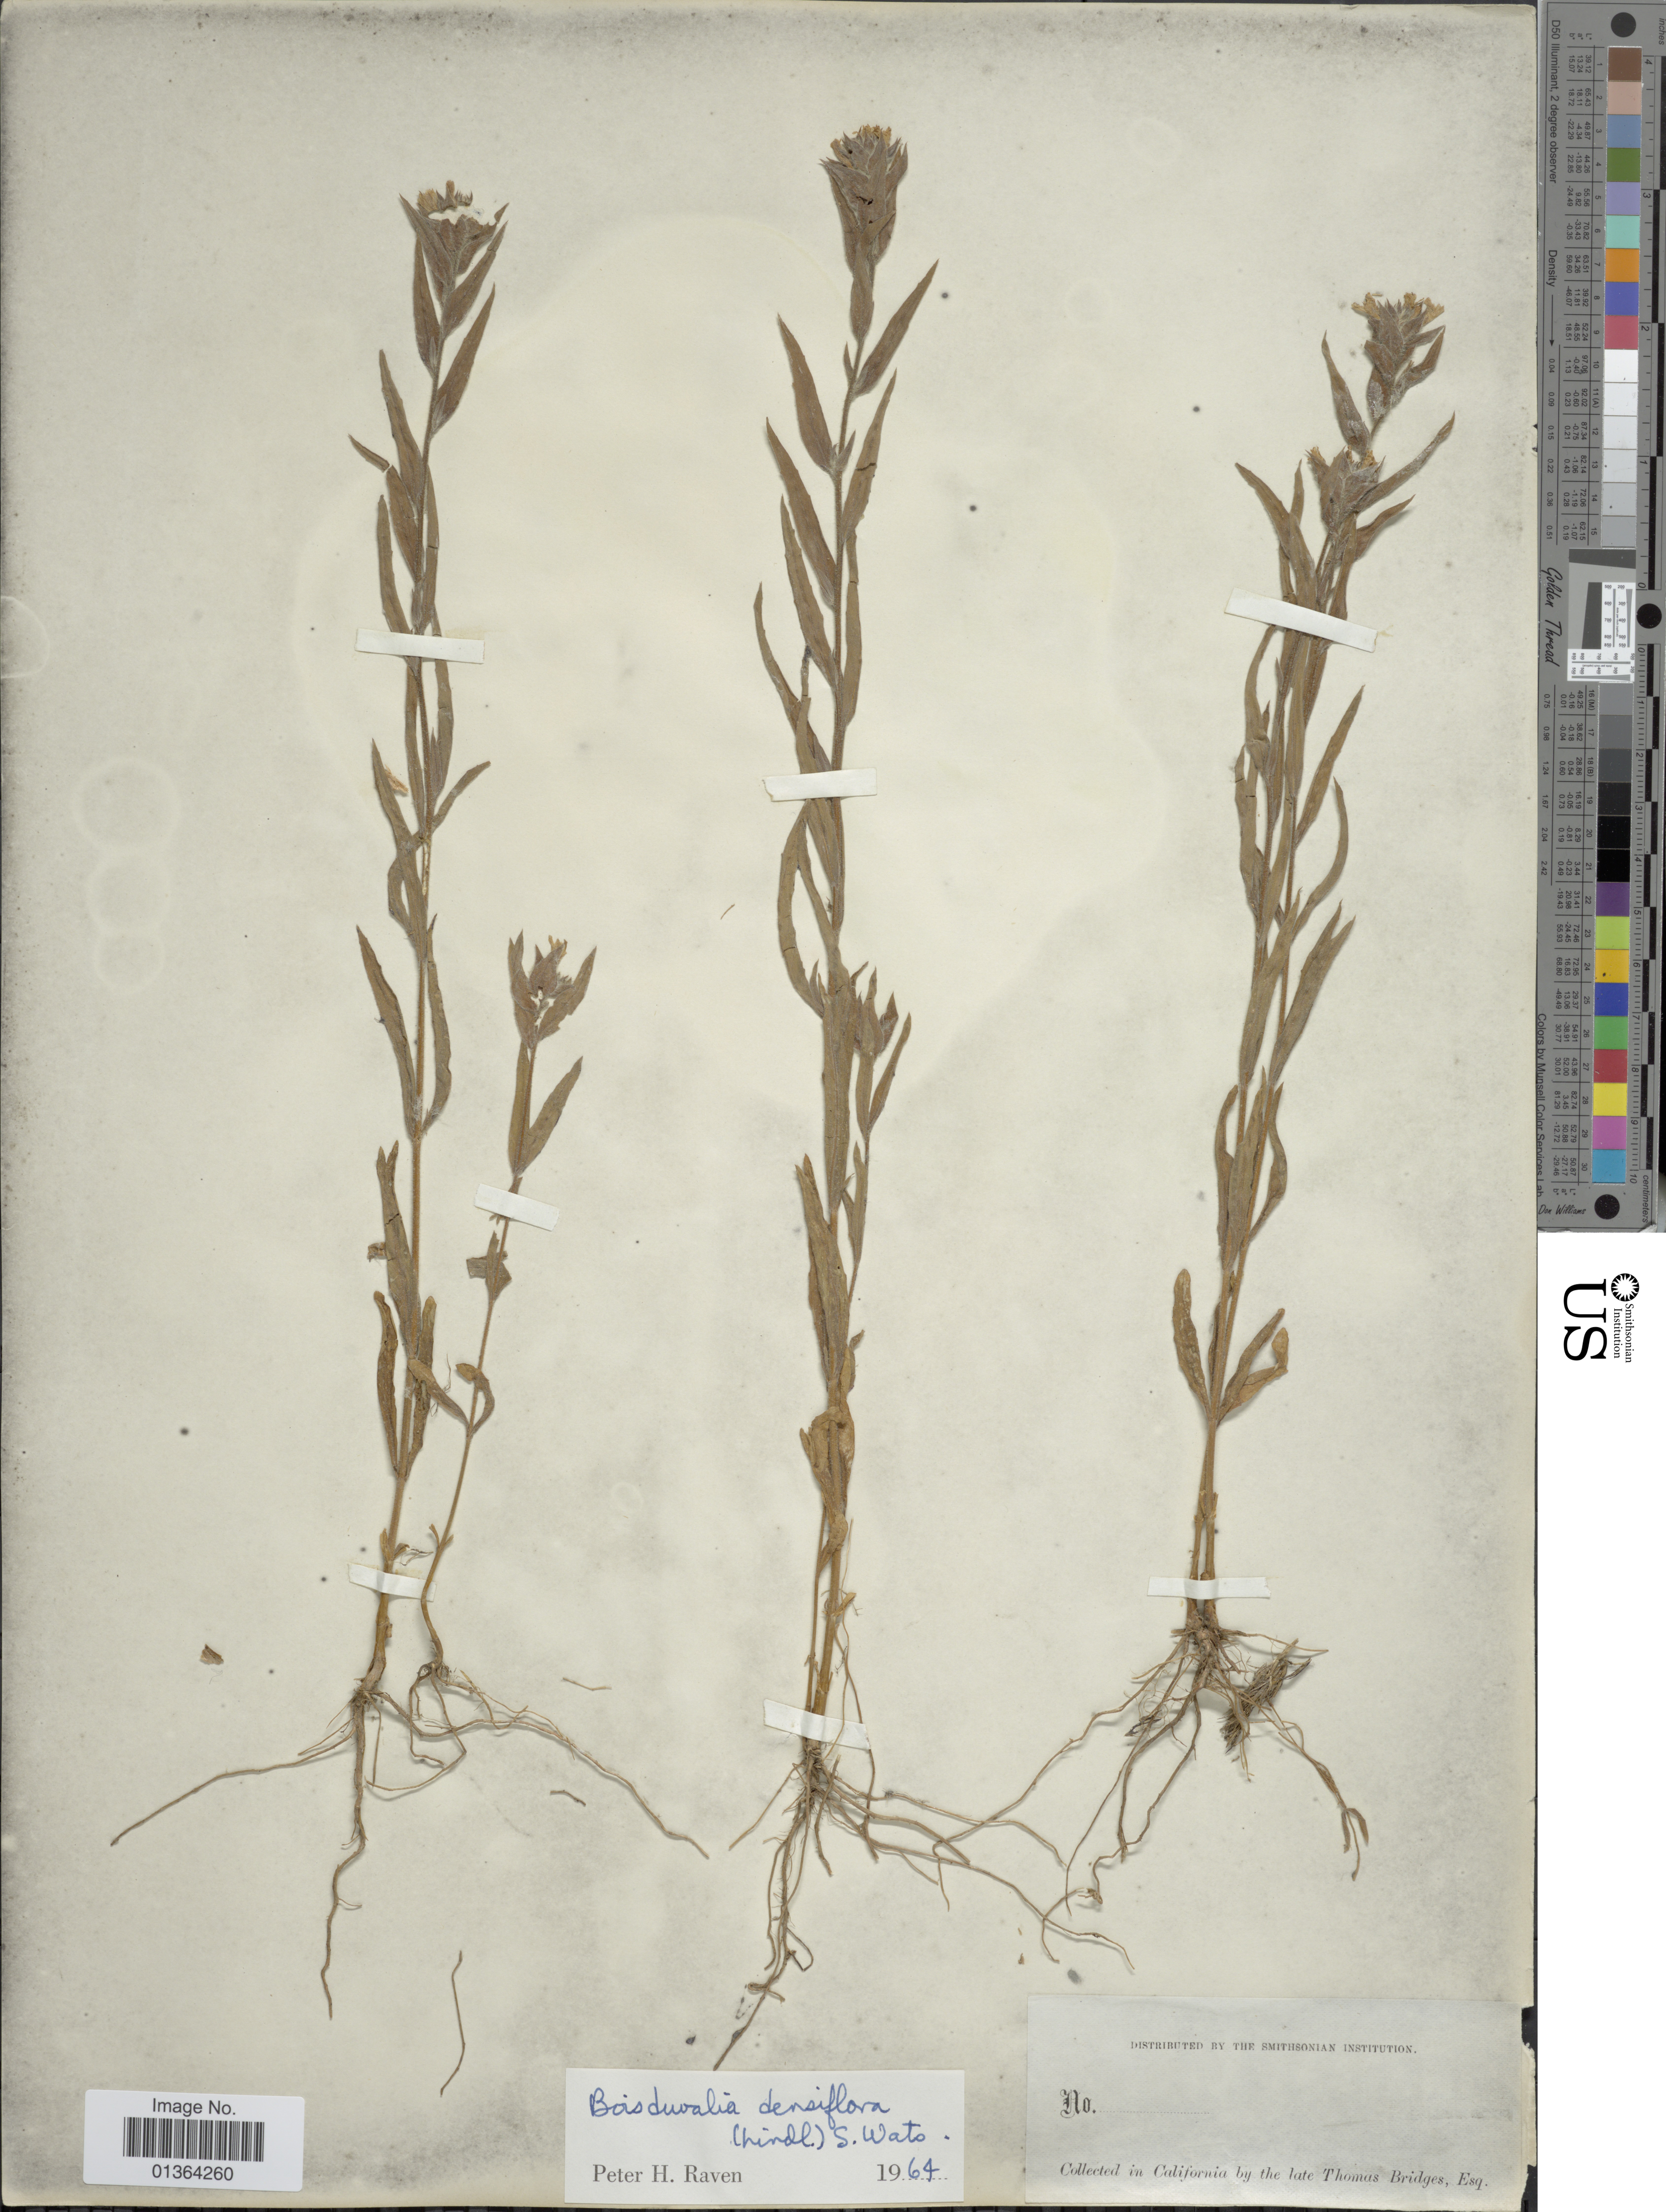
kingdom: Plantae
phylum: Tracheophyta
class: Magnoliopsida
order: Myrtales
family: Onagraceae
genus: Epilobium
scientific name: Epilobium densiflorum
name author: (Lindl.) Hoch & P.H. Raven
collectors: T. Bridges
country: United States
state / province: California